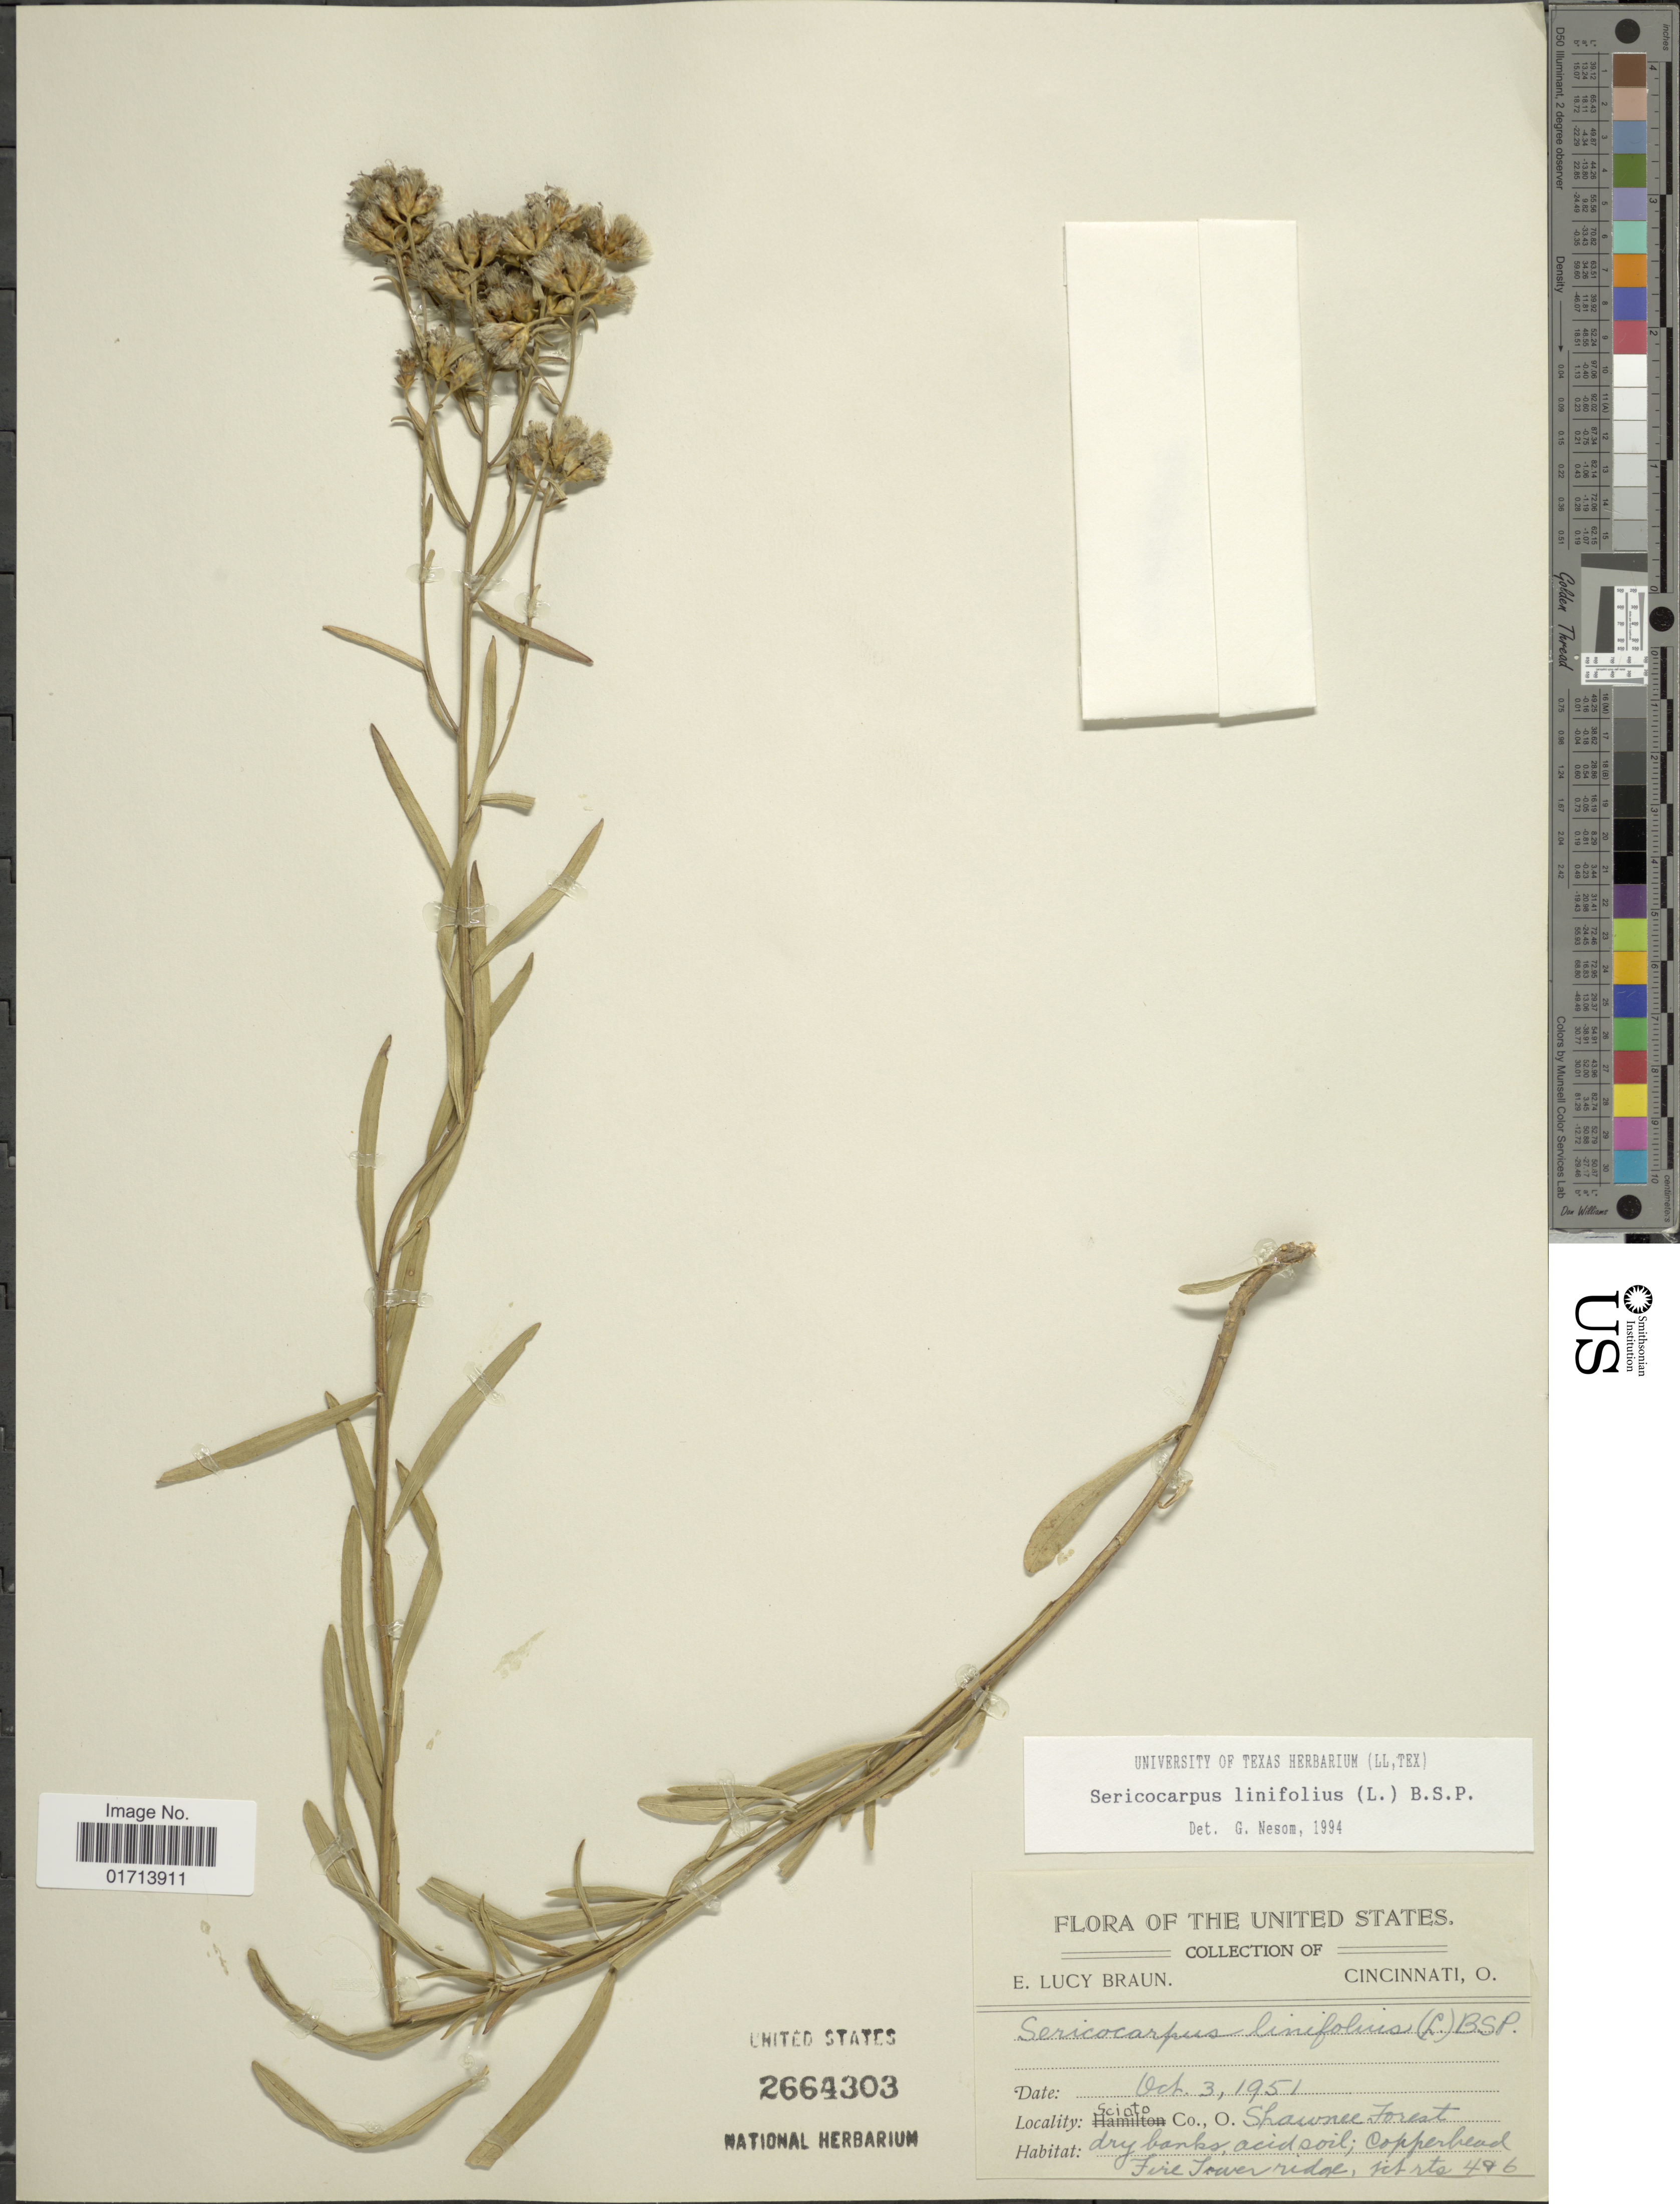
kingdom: Plantae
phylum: Tracheophyta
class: Magnoliopsida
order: Asterales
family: Asteraceae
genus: Sericocarpus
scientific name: Sericocarpus linifolius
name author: (L.) Britton, Stearns & Poggenb.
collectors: E. L. Braun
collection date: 1951-10-03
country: United States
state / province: Ohio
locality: Scioto Co., O. Shawnee Forest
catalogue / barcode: US 2664303